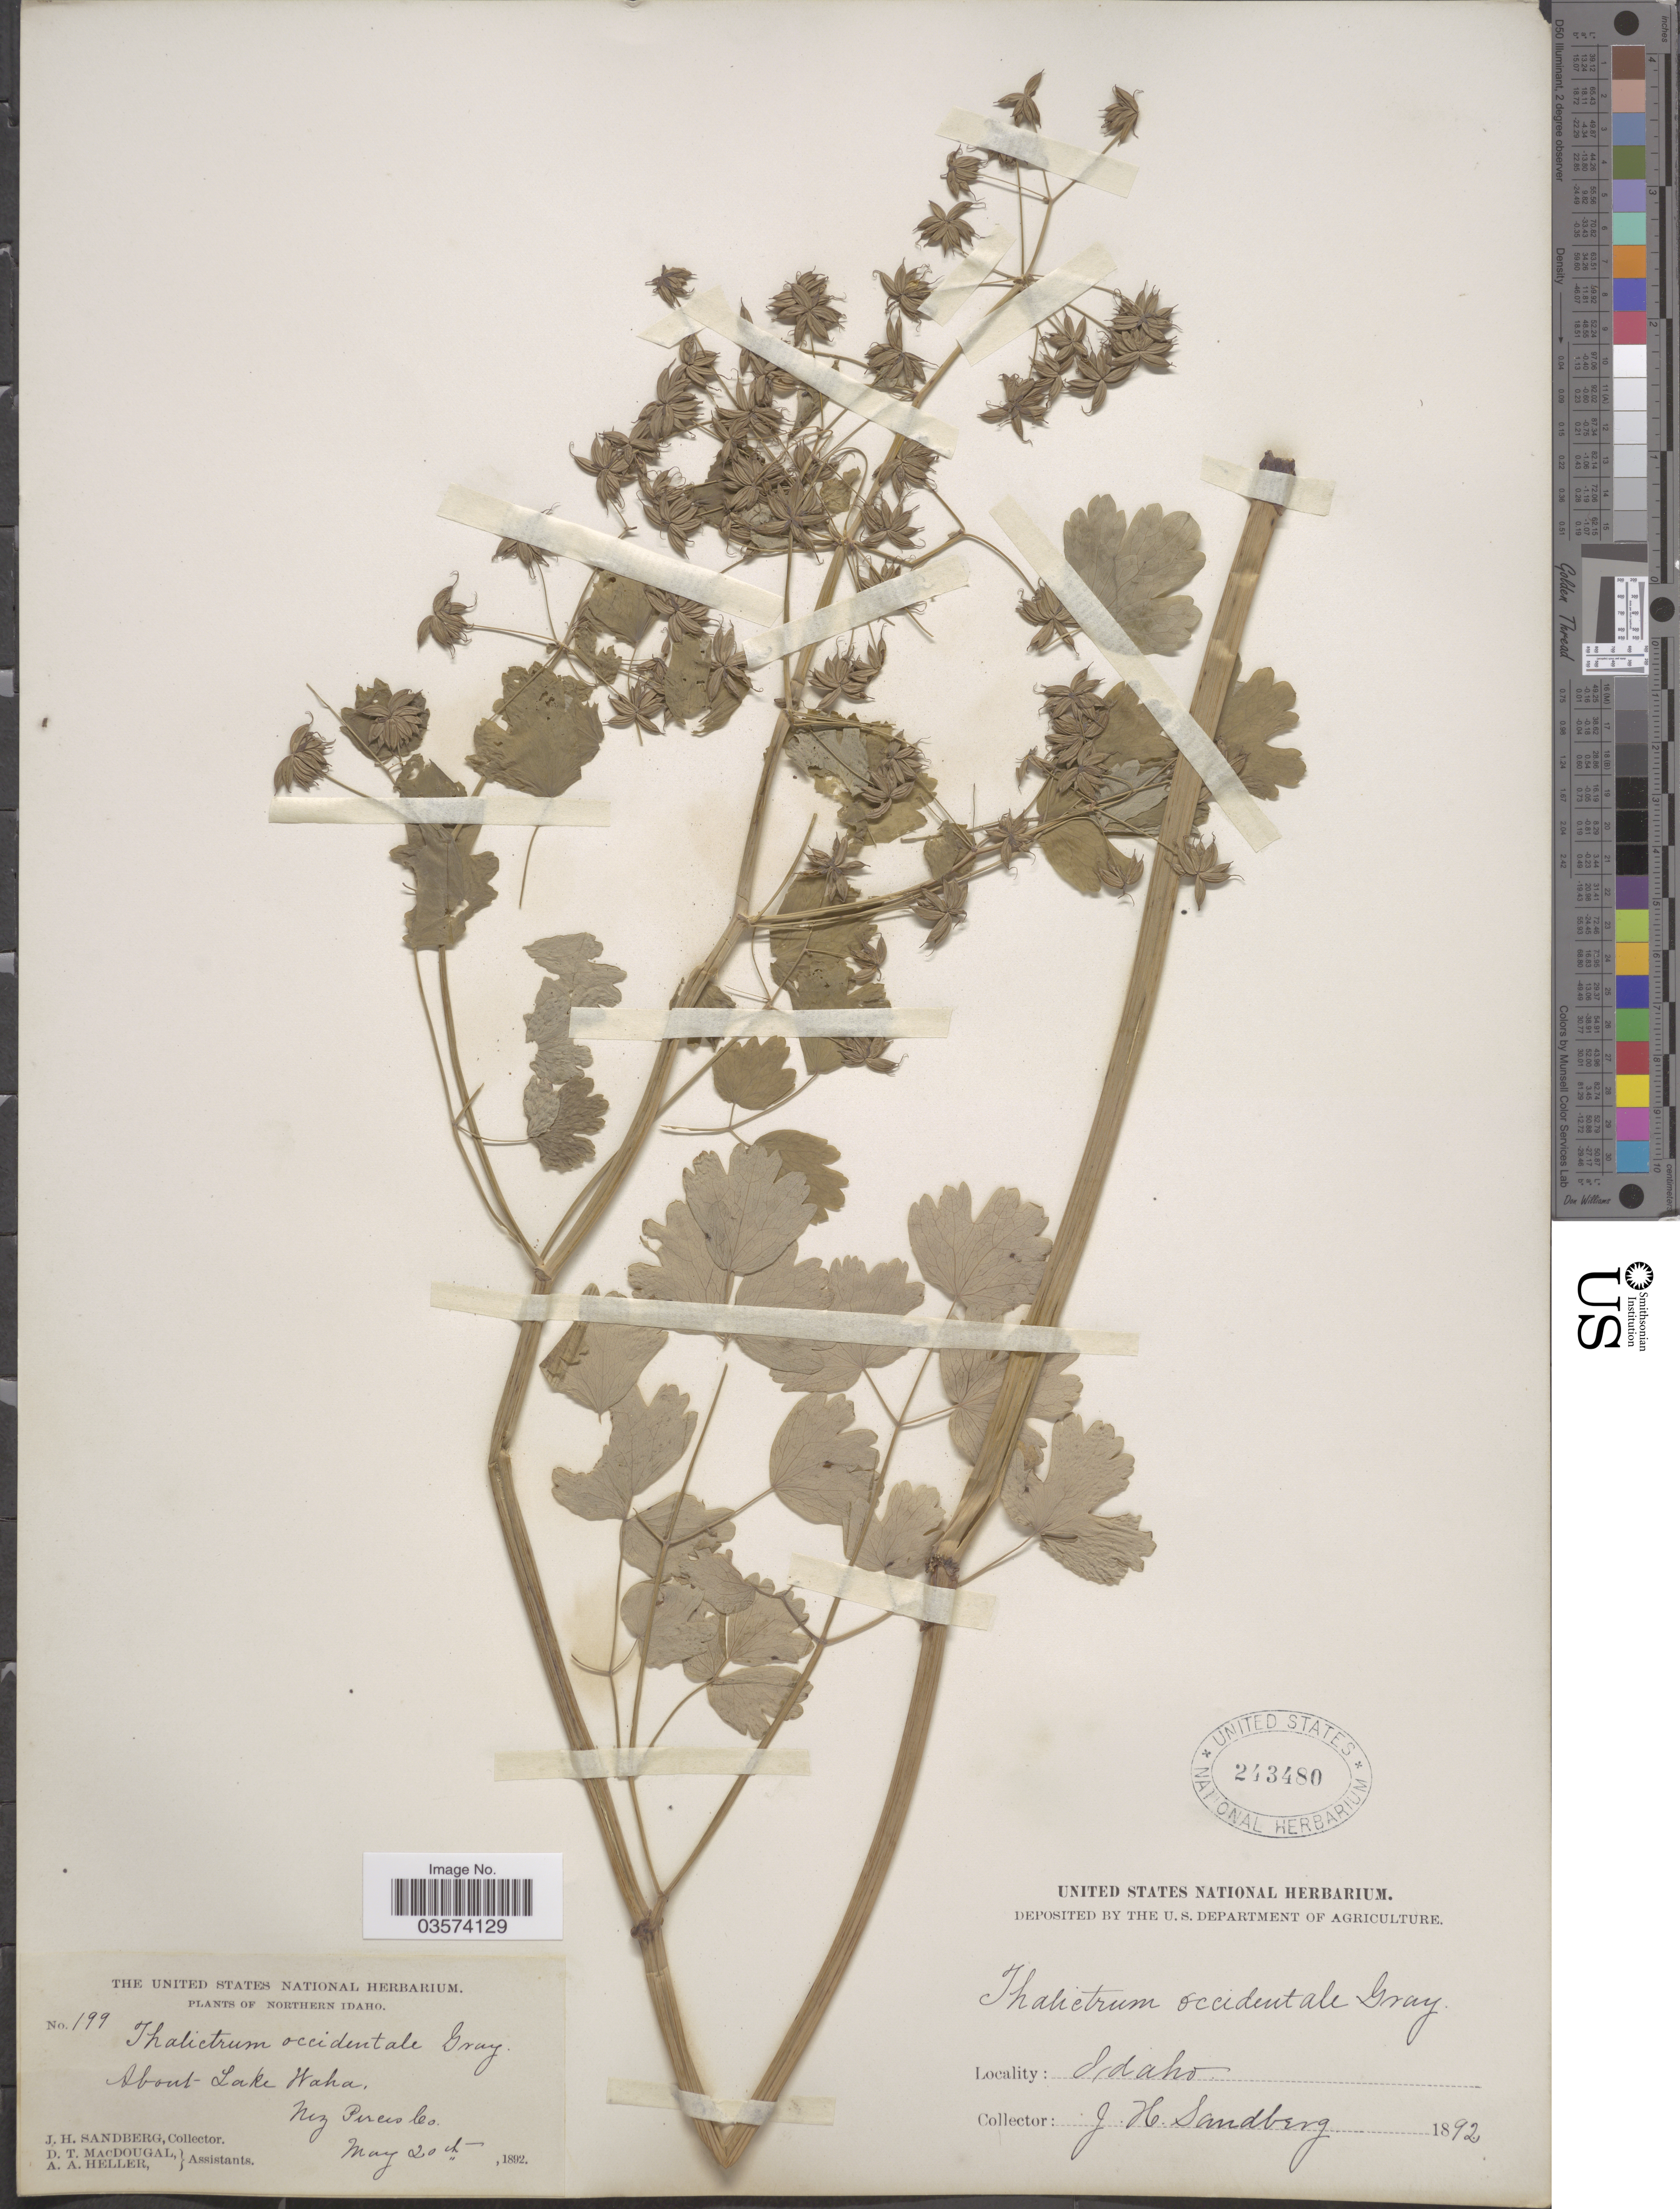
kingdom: Plantae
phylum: Tracheophyta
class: Magnoliopsida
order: Ranunculales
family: Ranunculaceae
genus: Thalictrum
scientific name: Thalictrum occidentale var. palousense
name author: H. St. John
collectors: J. H. Sandberg, D. T. MacDougal & A. A. Heller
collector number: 199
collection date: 1892-05-20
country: United States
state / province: Idaho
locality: Northern Idaho. About Lake Waha, Nez Perces Co.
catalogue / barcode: US 243480